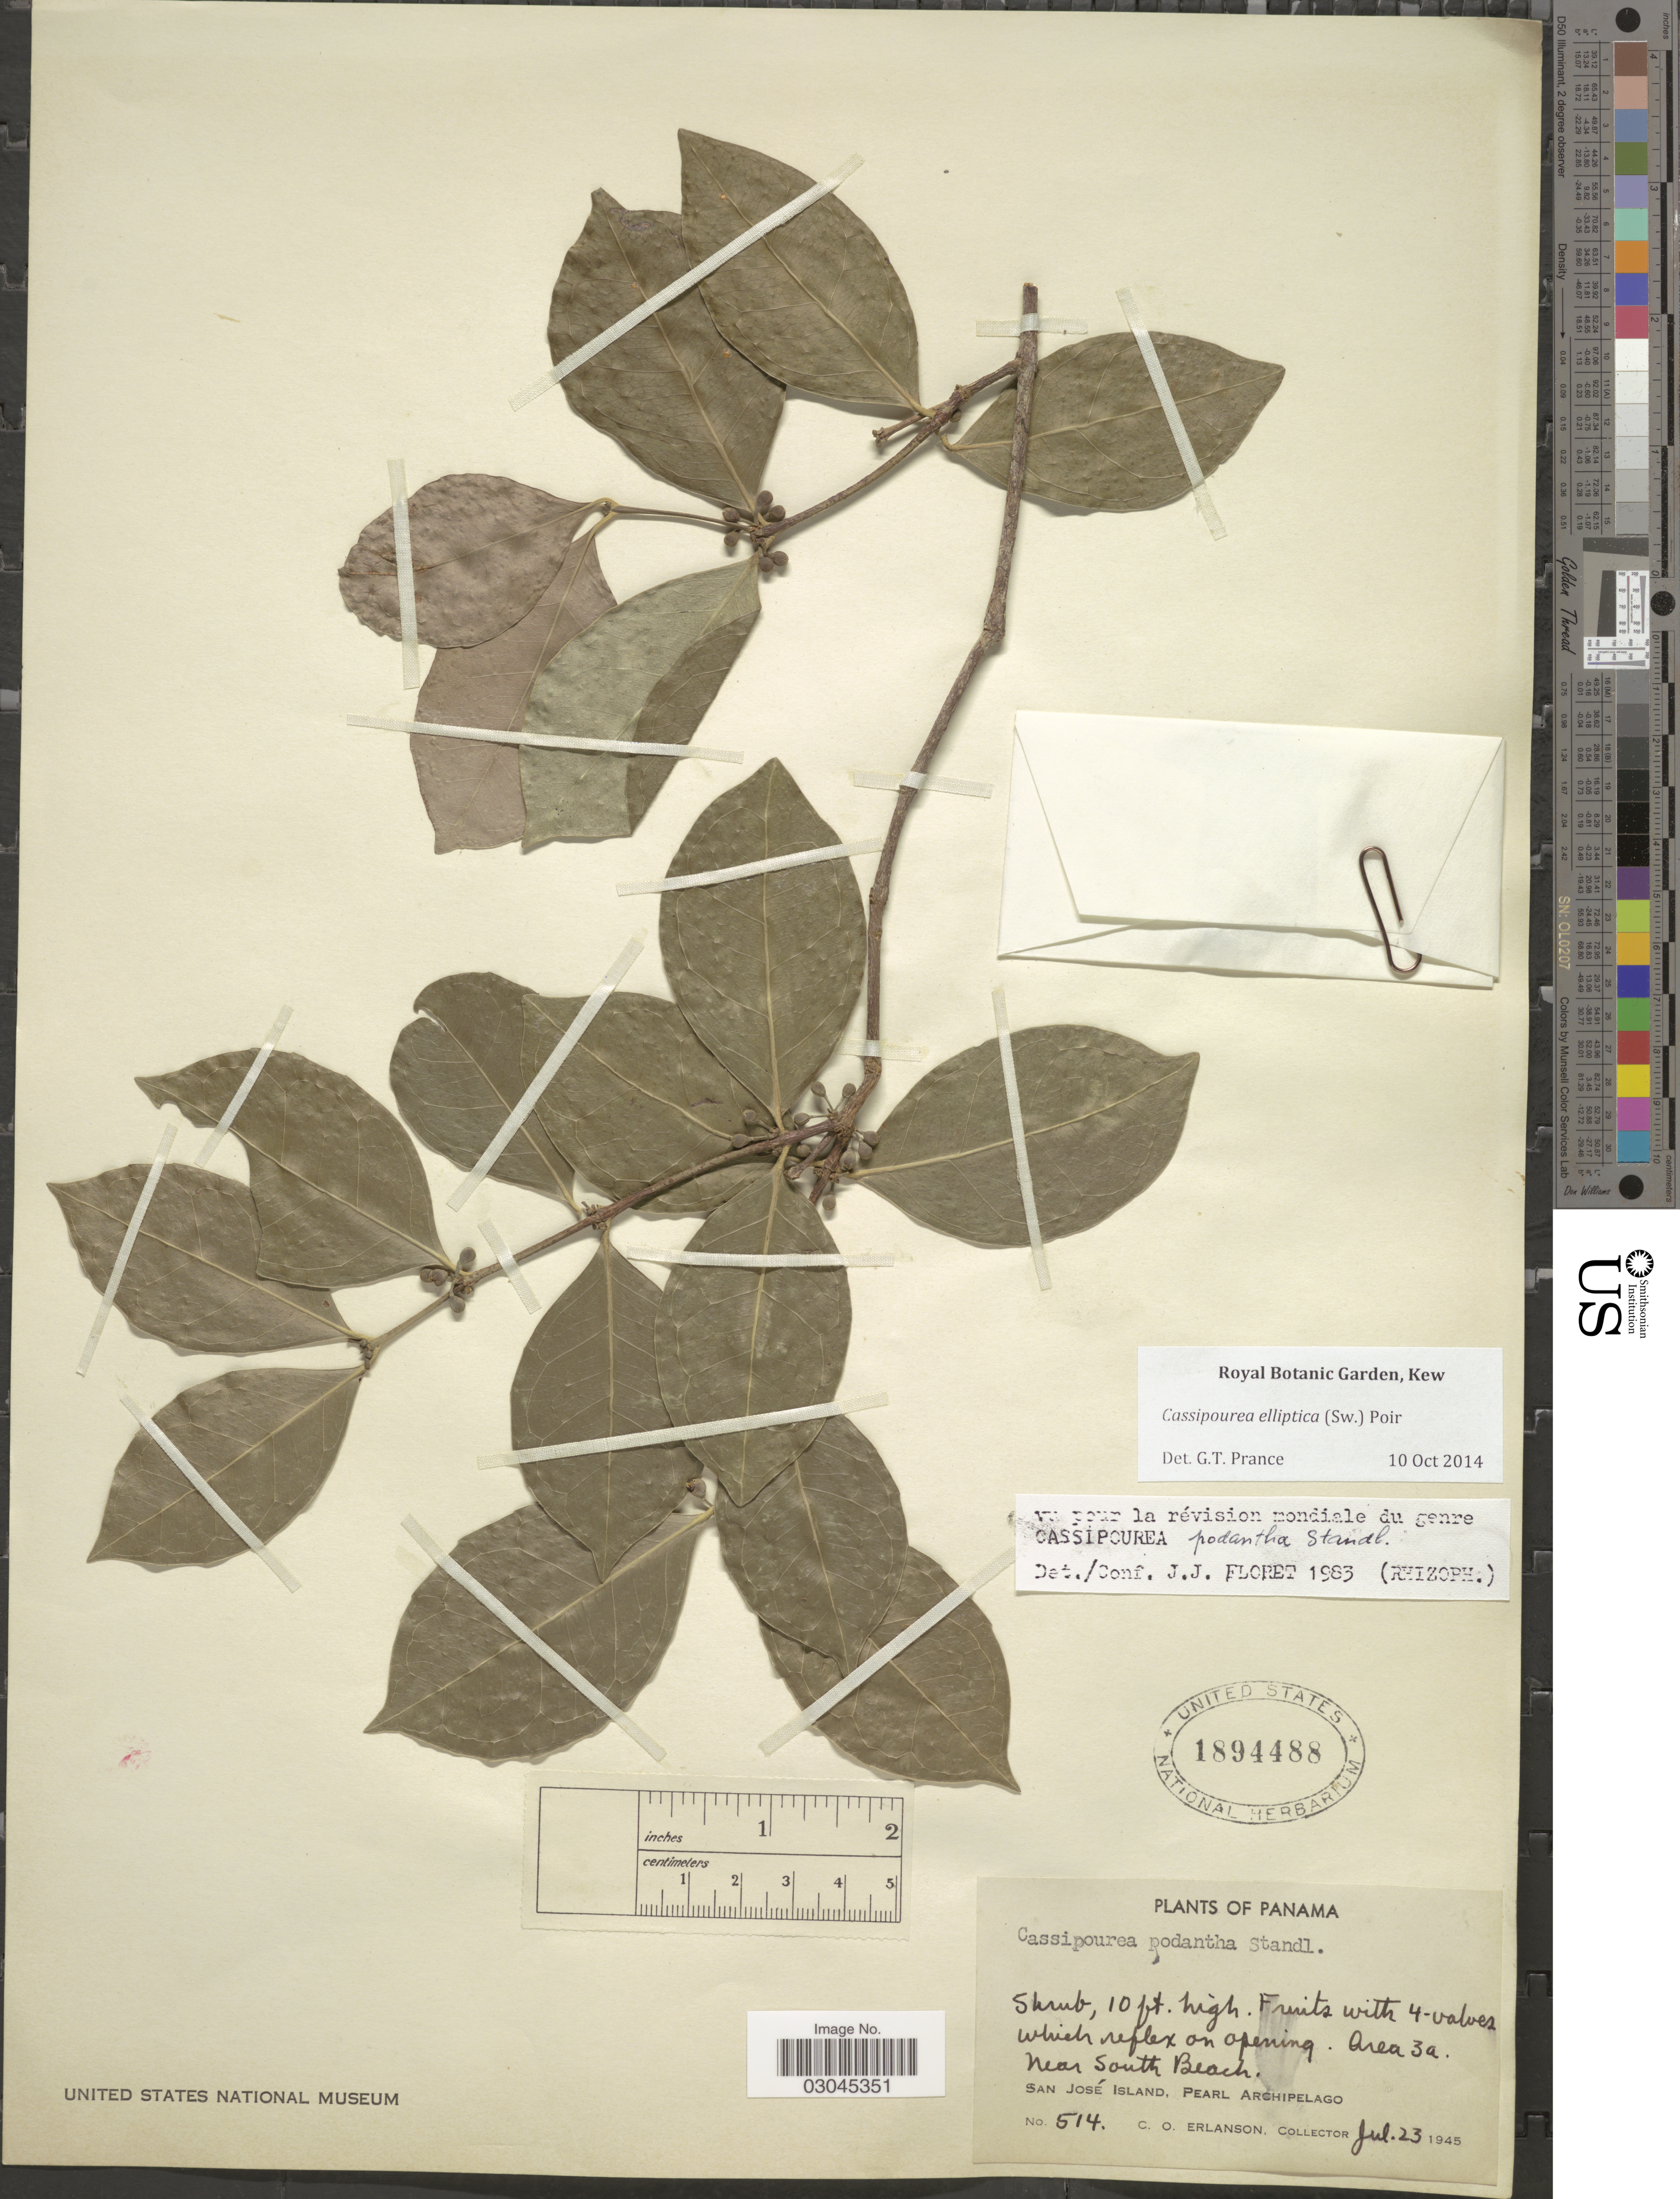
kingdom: Plantae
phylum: Tracheophyta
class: Magnoliopsida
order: Malpighiales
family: Rhizophoraceae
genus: Cassipourea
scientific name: Cassipourea elliptica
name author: (Sw.) Poir.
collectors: C. O. Erlanson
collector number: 514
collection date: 1945-07-23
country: Panama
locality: Area 3a. Near South Beach. San José Island, Pearl Archipelago.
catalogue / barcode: US 1894488